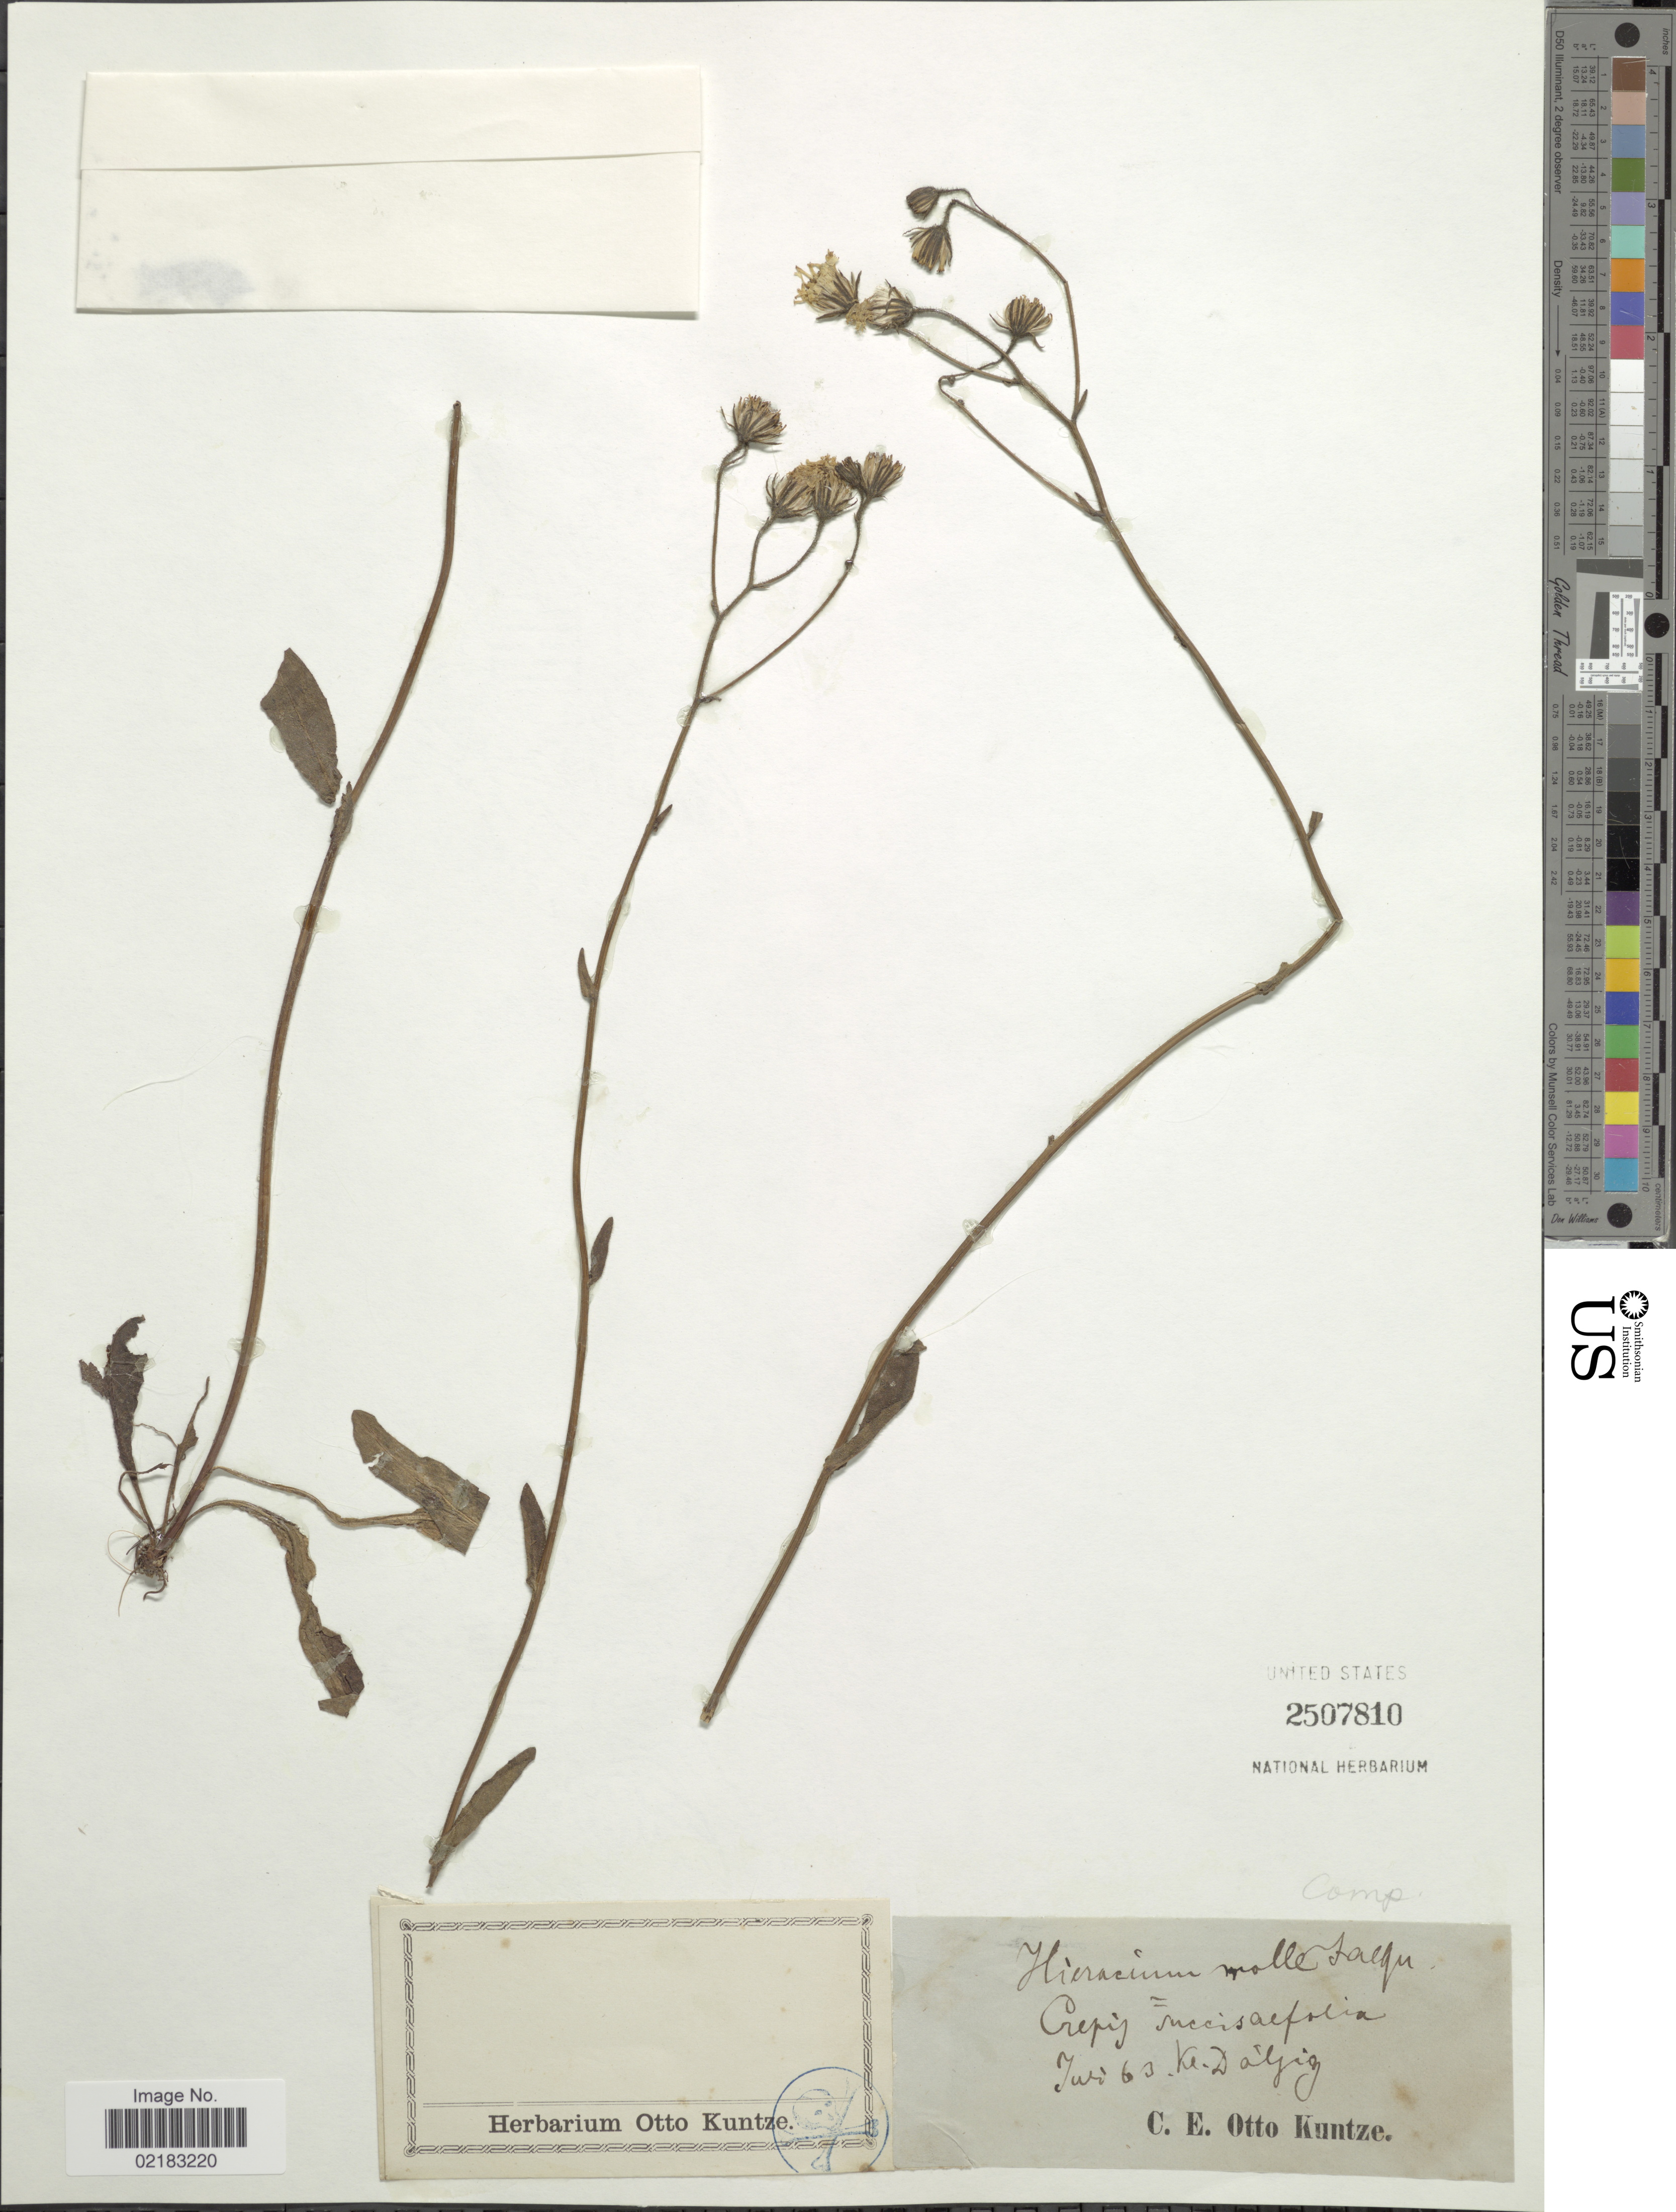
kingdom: Plantae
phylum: Tracheophyta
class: Magnoliopsida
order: Asterales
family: Asteraceae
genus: Crepis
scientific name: Crepis mollis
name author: (Jacq.) Asch.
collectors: C.E.O. Kuntze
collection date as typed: Transcribed d/m/y: /7/63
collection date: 1863-07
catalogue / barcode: US 2507810